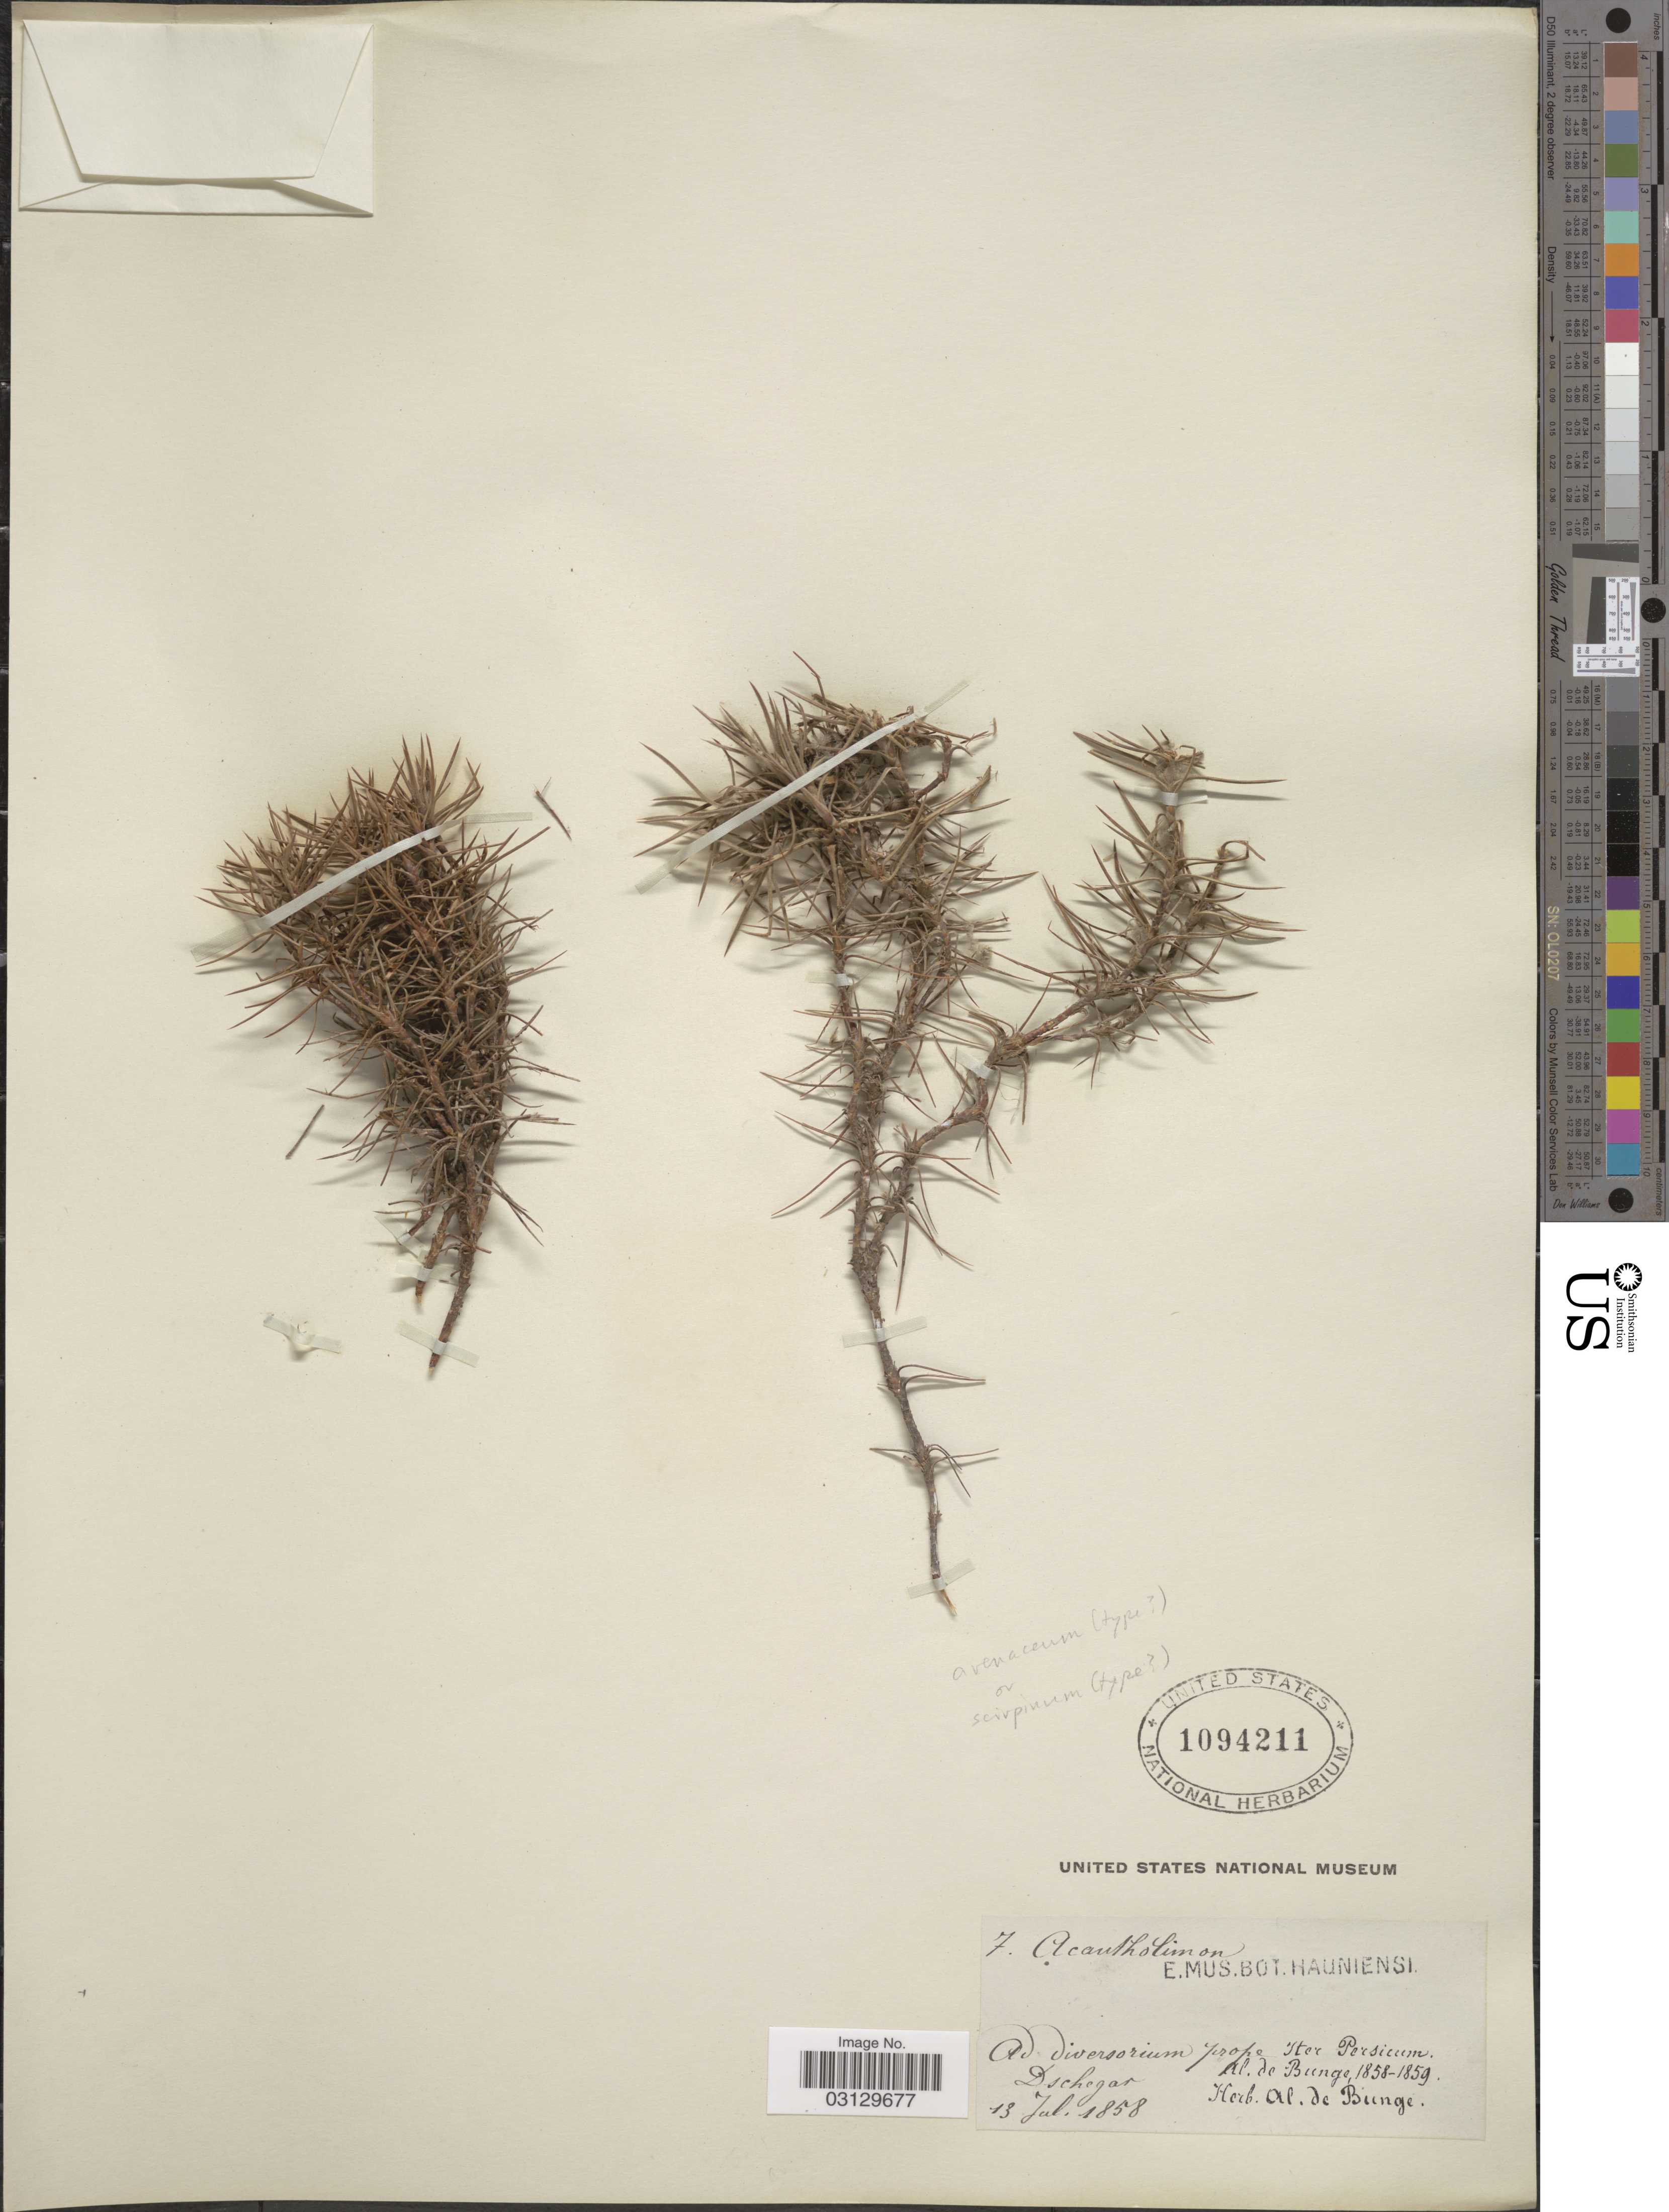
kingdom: Plantae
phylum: Tracheophyta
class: Magnoliopsida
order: Caryophyllales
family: Plumbaginaceae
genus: Acantholimon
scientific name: Acantholimon sp.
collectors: A. de Bunge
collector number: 7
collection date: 1858-07-13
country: Iran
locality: Prope Iter Persicum. Dschegar.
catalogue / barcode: US 1094211